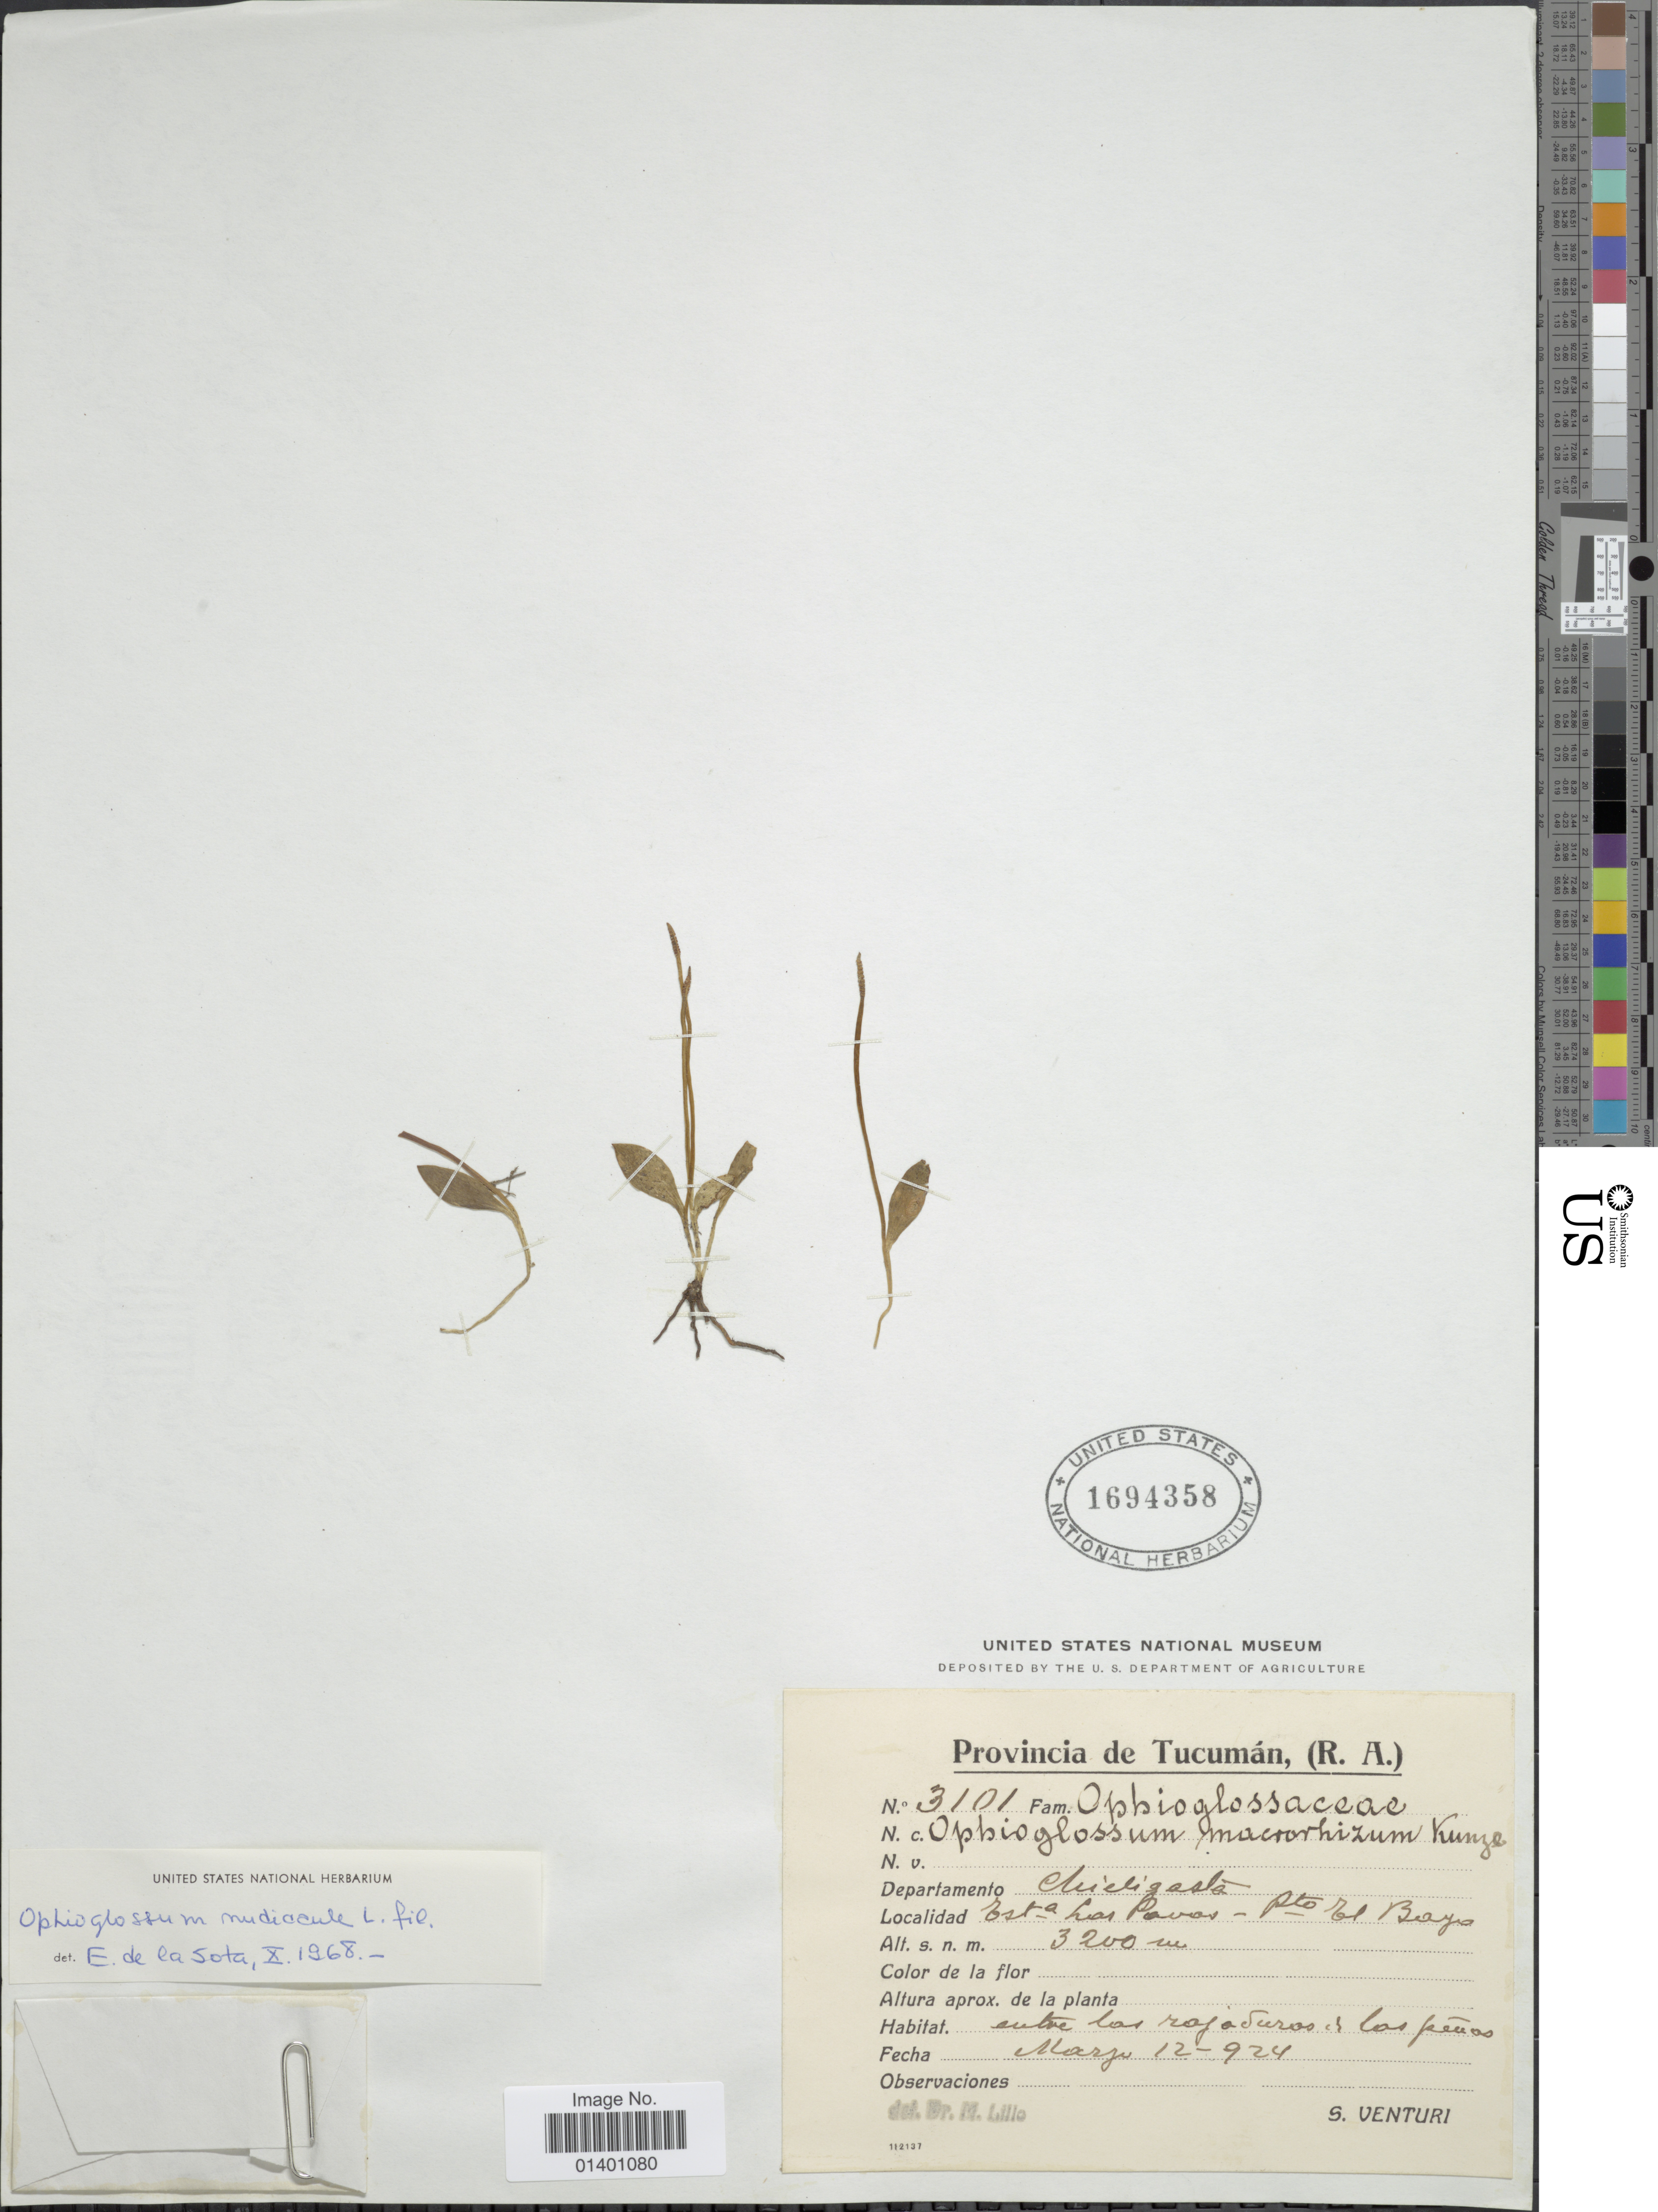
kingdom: Plantae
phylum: Tracheophyta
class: Polypodiopsida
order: Ophioglossales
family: Ophioglossaceae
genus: Ophioglossum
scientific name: Ophioglossum nudicaule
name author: L. f.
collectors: S. Venturi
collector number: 3101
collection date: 1924-03-12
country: Argentina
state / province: Tucuman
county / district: Chicligasta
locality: Est-a Las Pavas - Pto El Bayo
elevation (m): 3200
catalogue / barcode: US 1694358